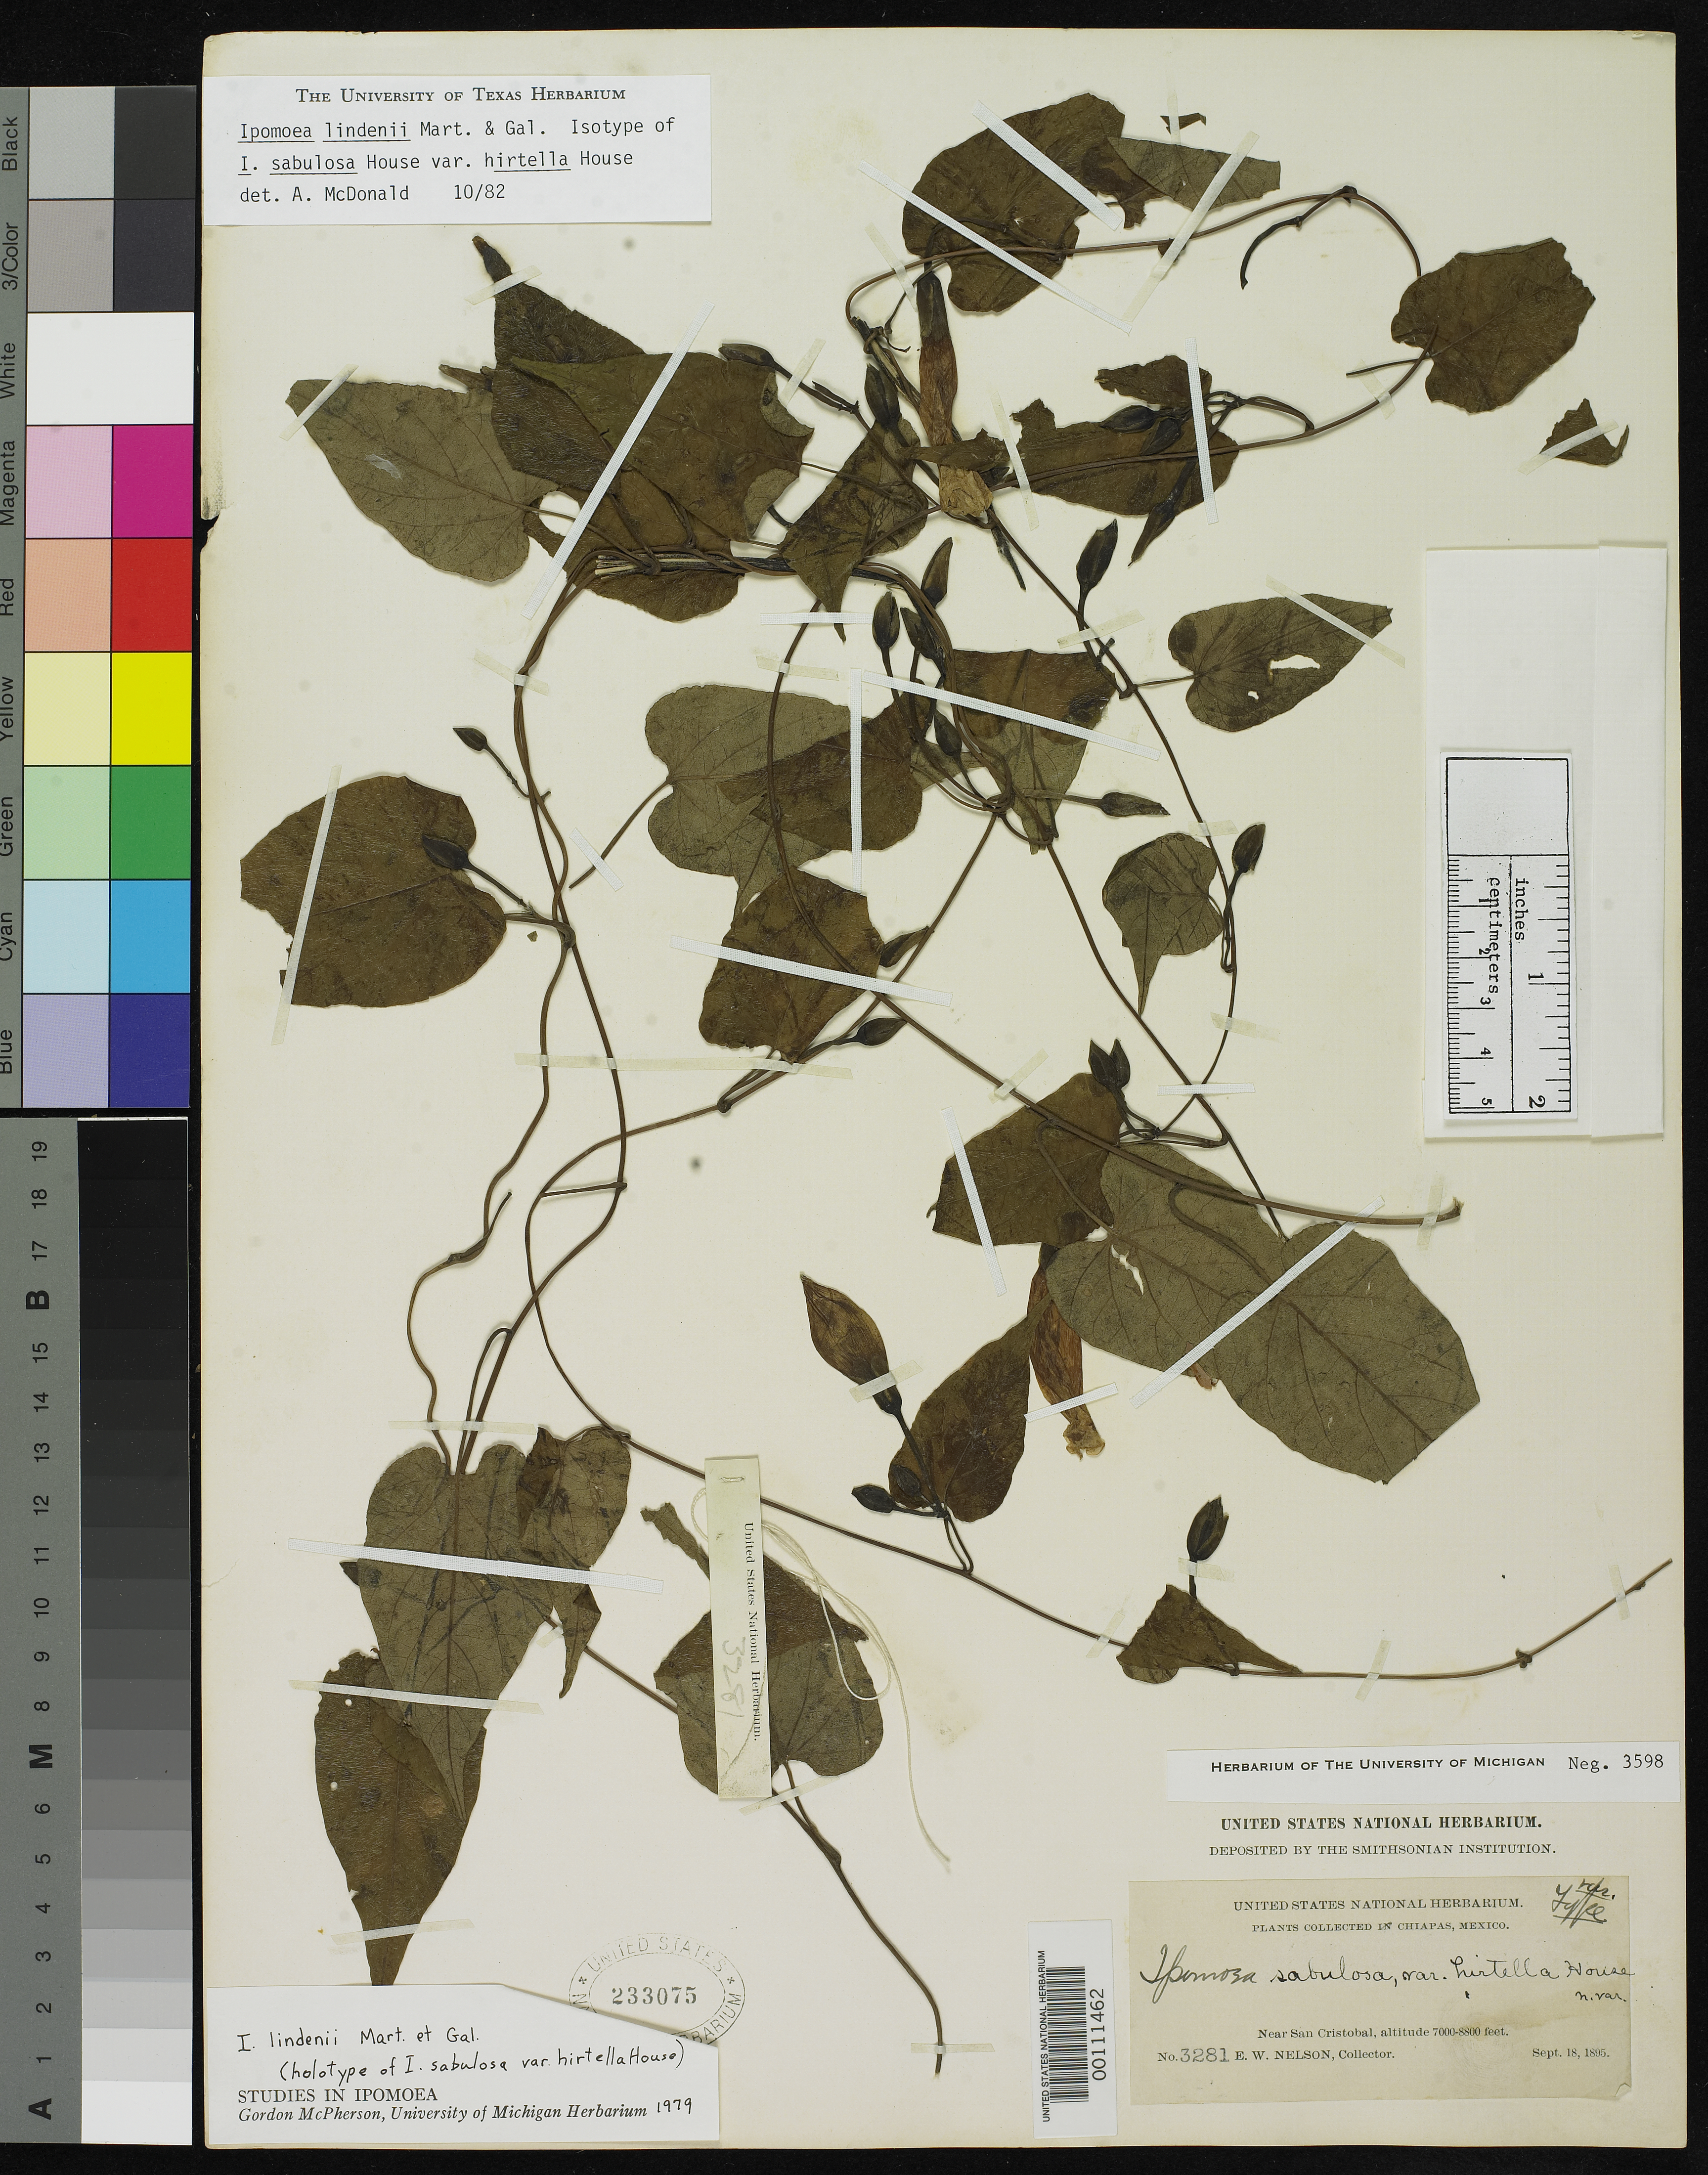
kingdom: Plantae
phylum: Tracheophyta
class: Magnoliopsida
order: Solanales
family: Convolvulaceae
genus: Ipomoea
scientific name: Ipomoea sabulosa var. hirtella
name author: House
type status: Holotype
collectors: E. W. Nelson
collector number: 3281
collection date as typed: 18 Sep 1895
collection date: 1895-09-18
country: Mexico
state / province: Chiapas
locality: Near San Cristobal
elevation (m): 2134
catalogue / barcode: US 233075